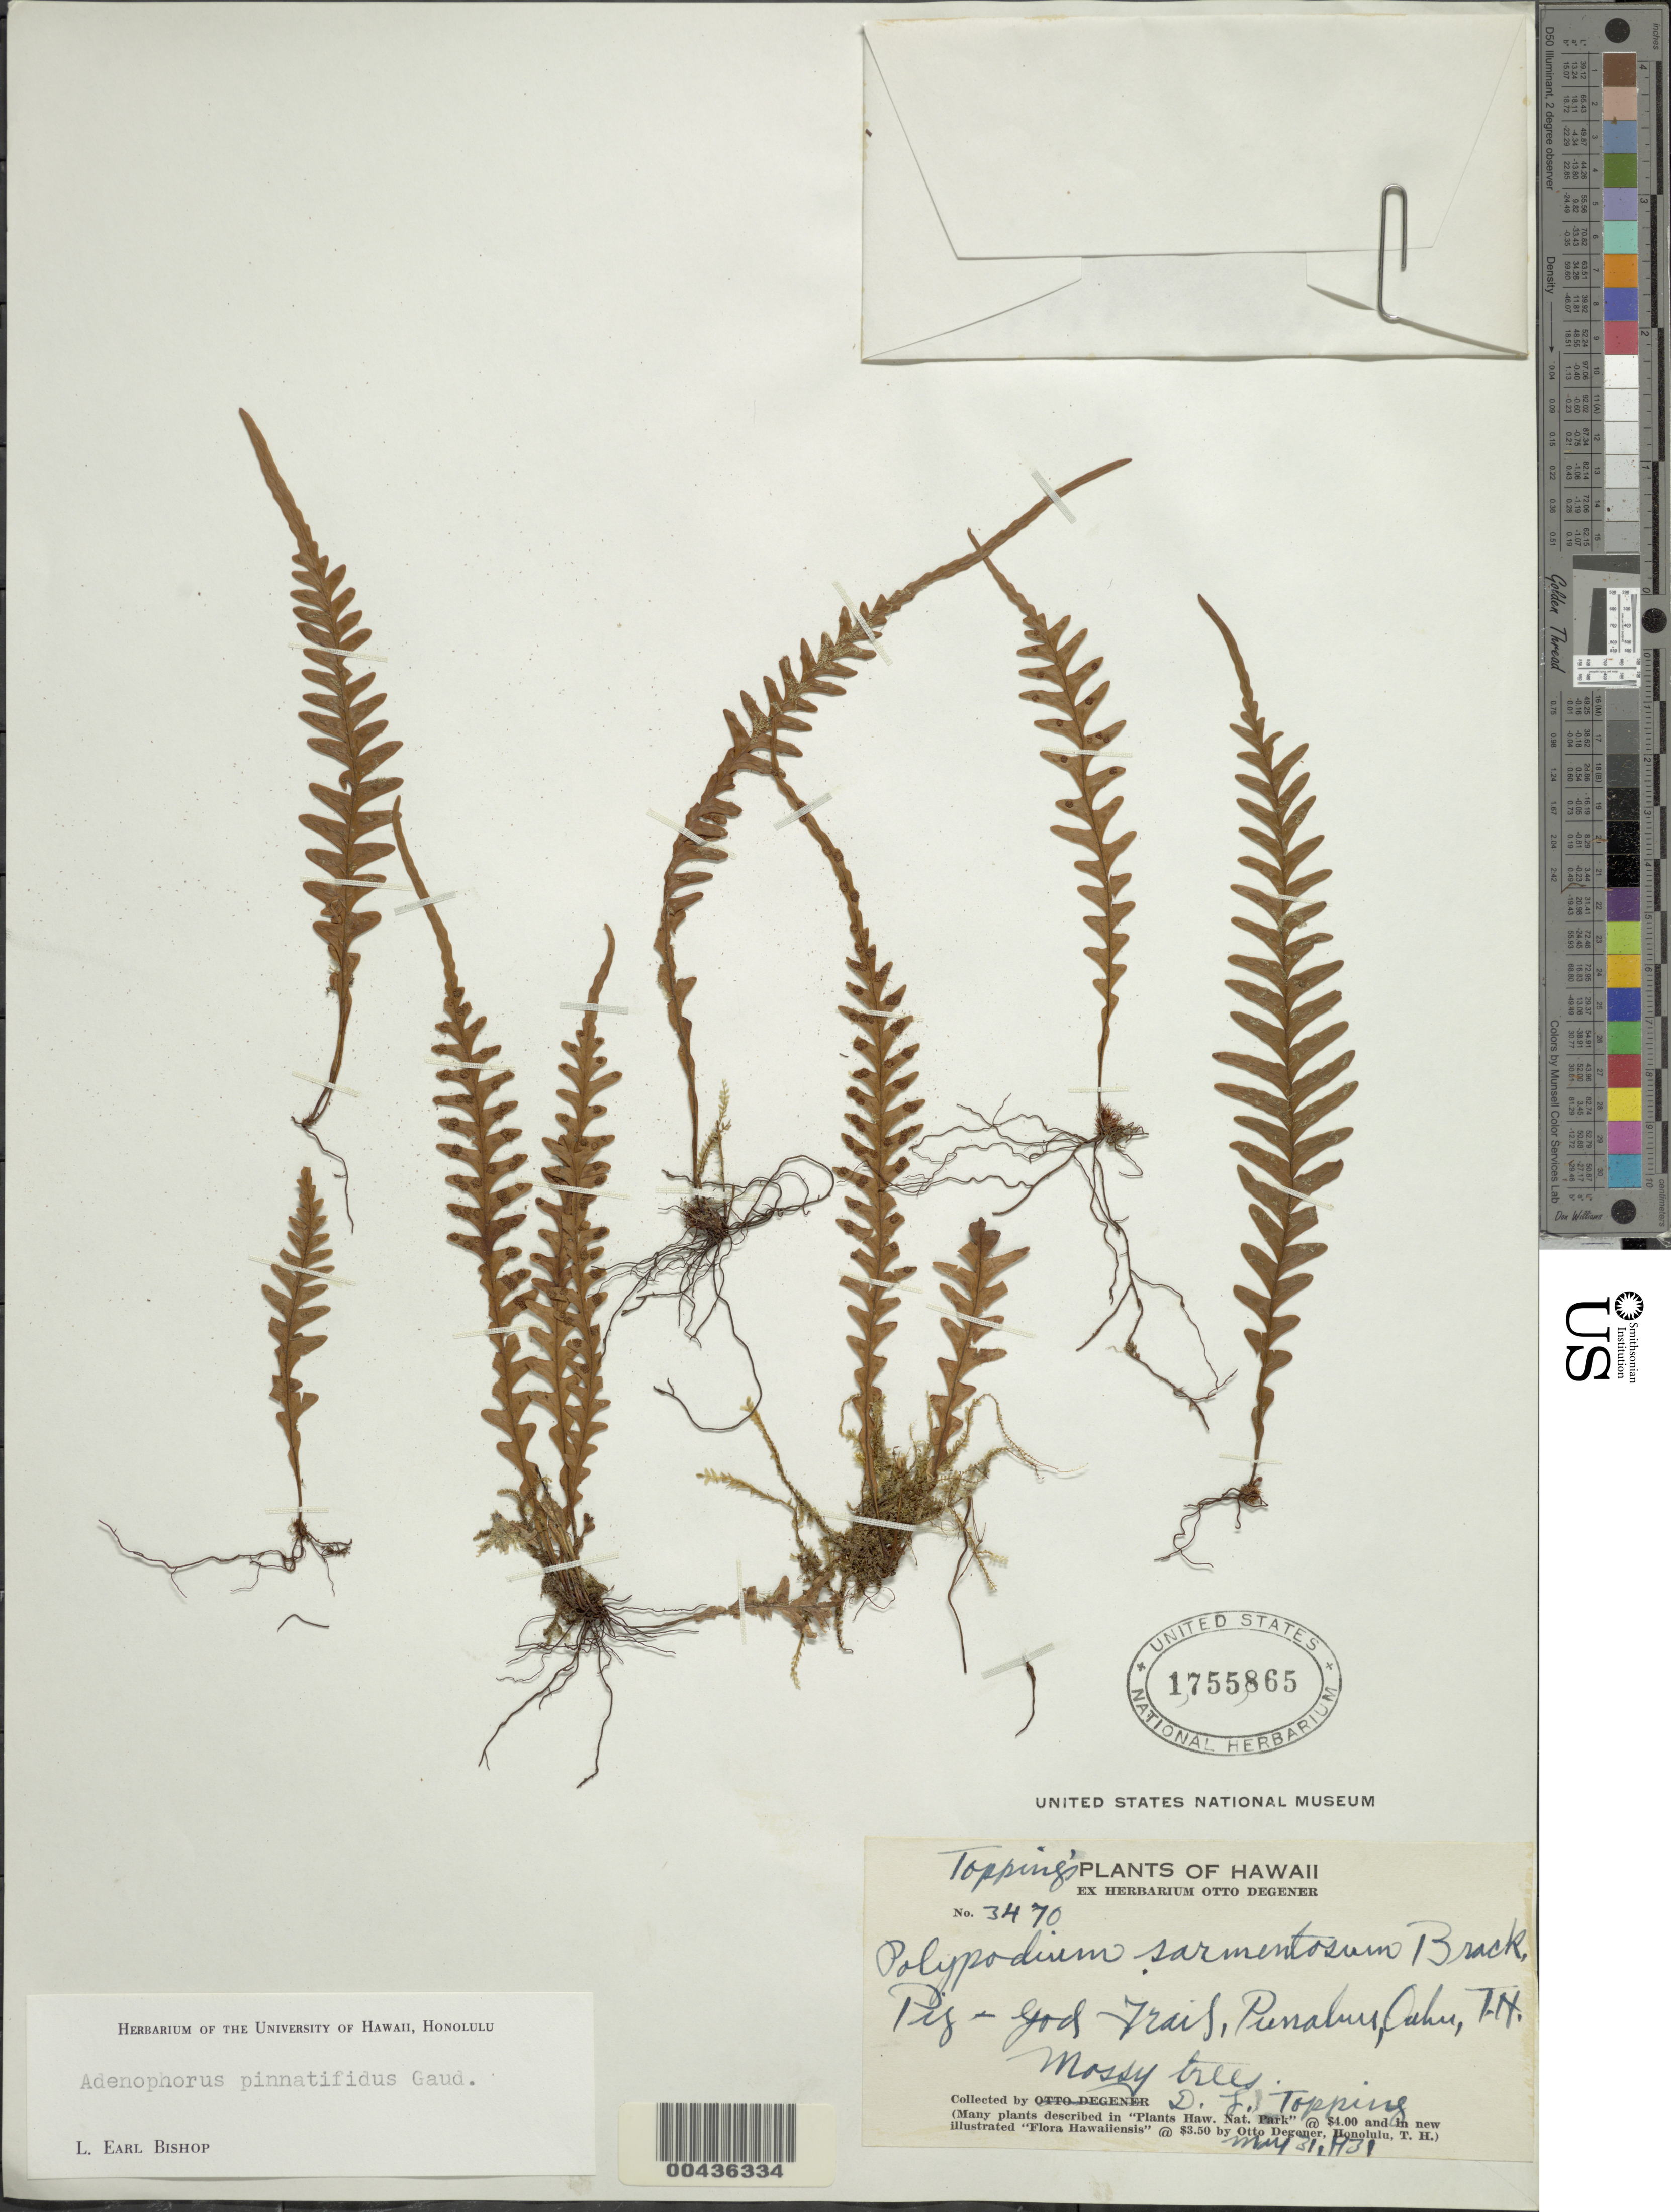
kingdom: Plantae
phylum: Tracheophyta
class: Polypodiopsida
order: Polypodiales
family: Polypodiaceae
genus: Adenophorus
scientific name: Adenophorus pinnatifidus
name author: Gaudich.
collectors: D. L. Topping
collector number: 3470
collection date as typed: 31 May 1931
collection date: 1931-05-31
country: United States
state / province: Hawaii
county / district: Honolulu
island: Oahu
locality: Pig-God Trail, Punaluu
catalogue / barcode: US 1755865